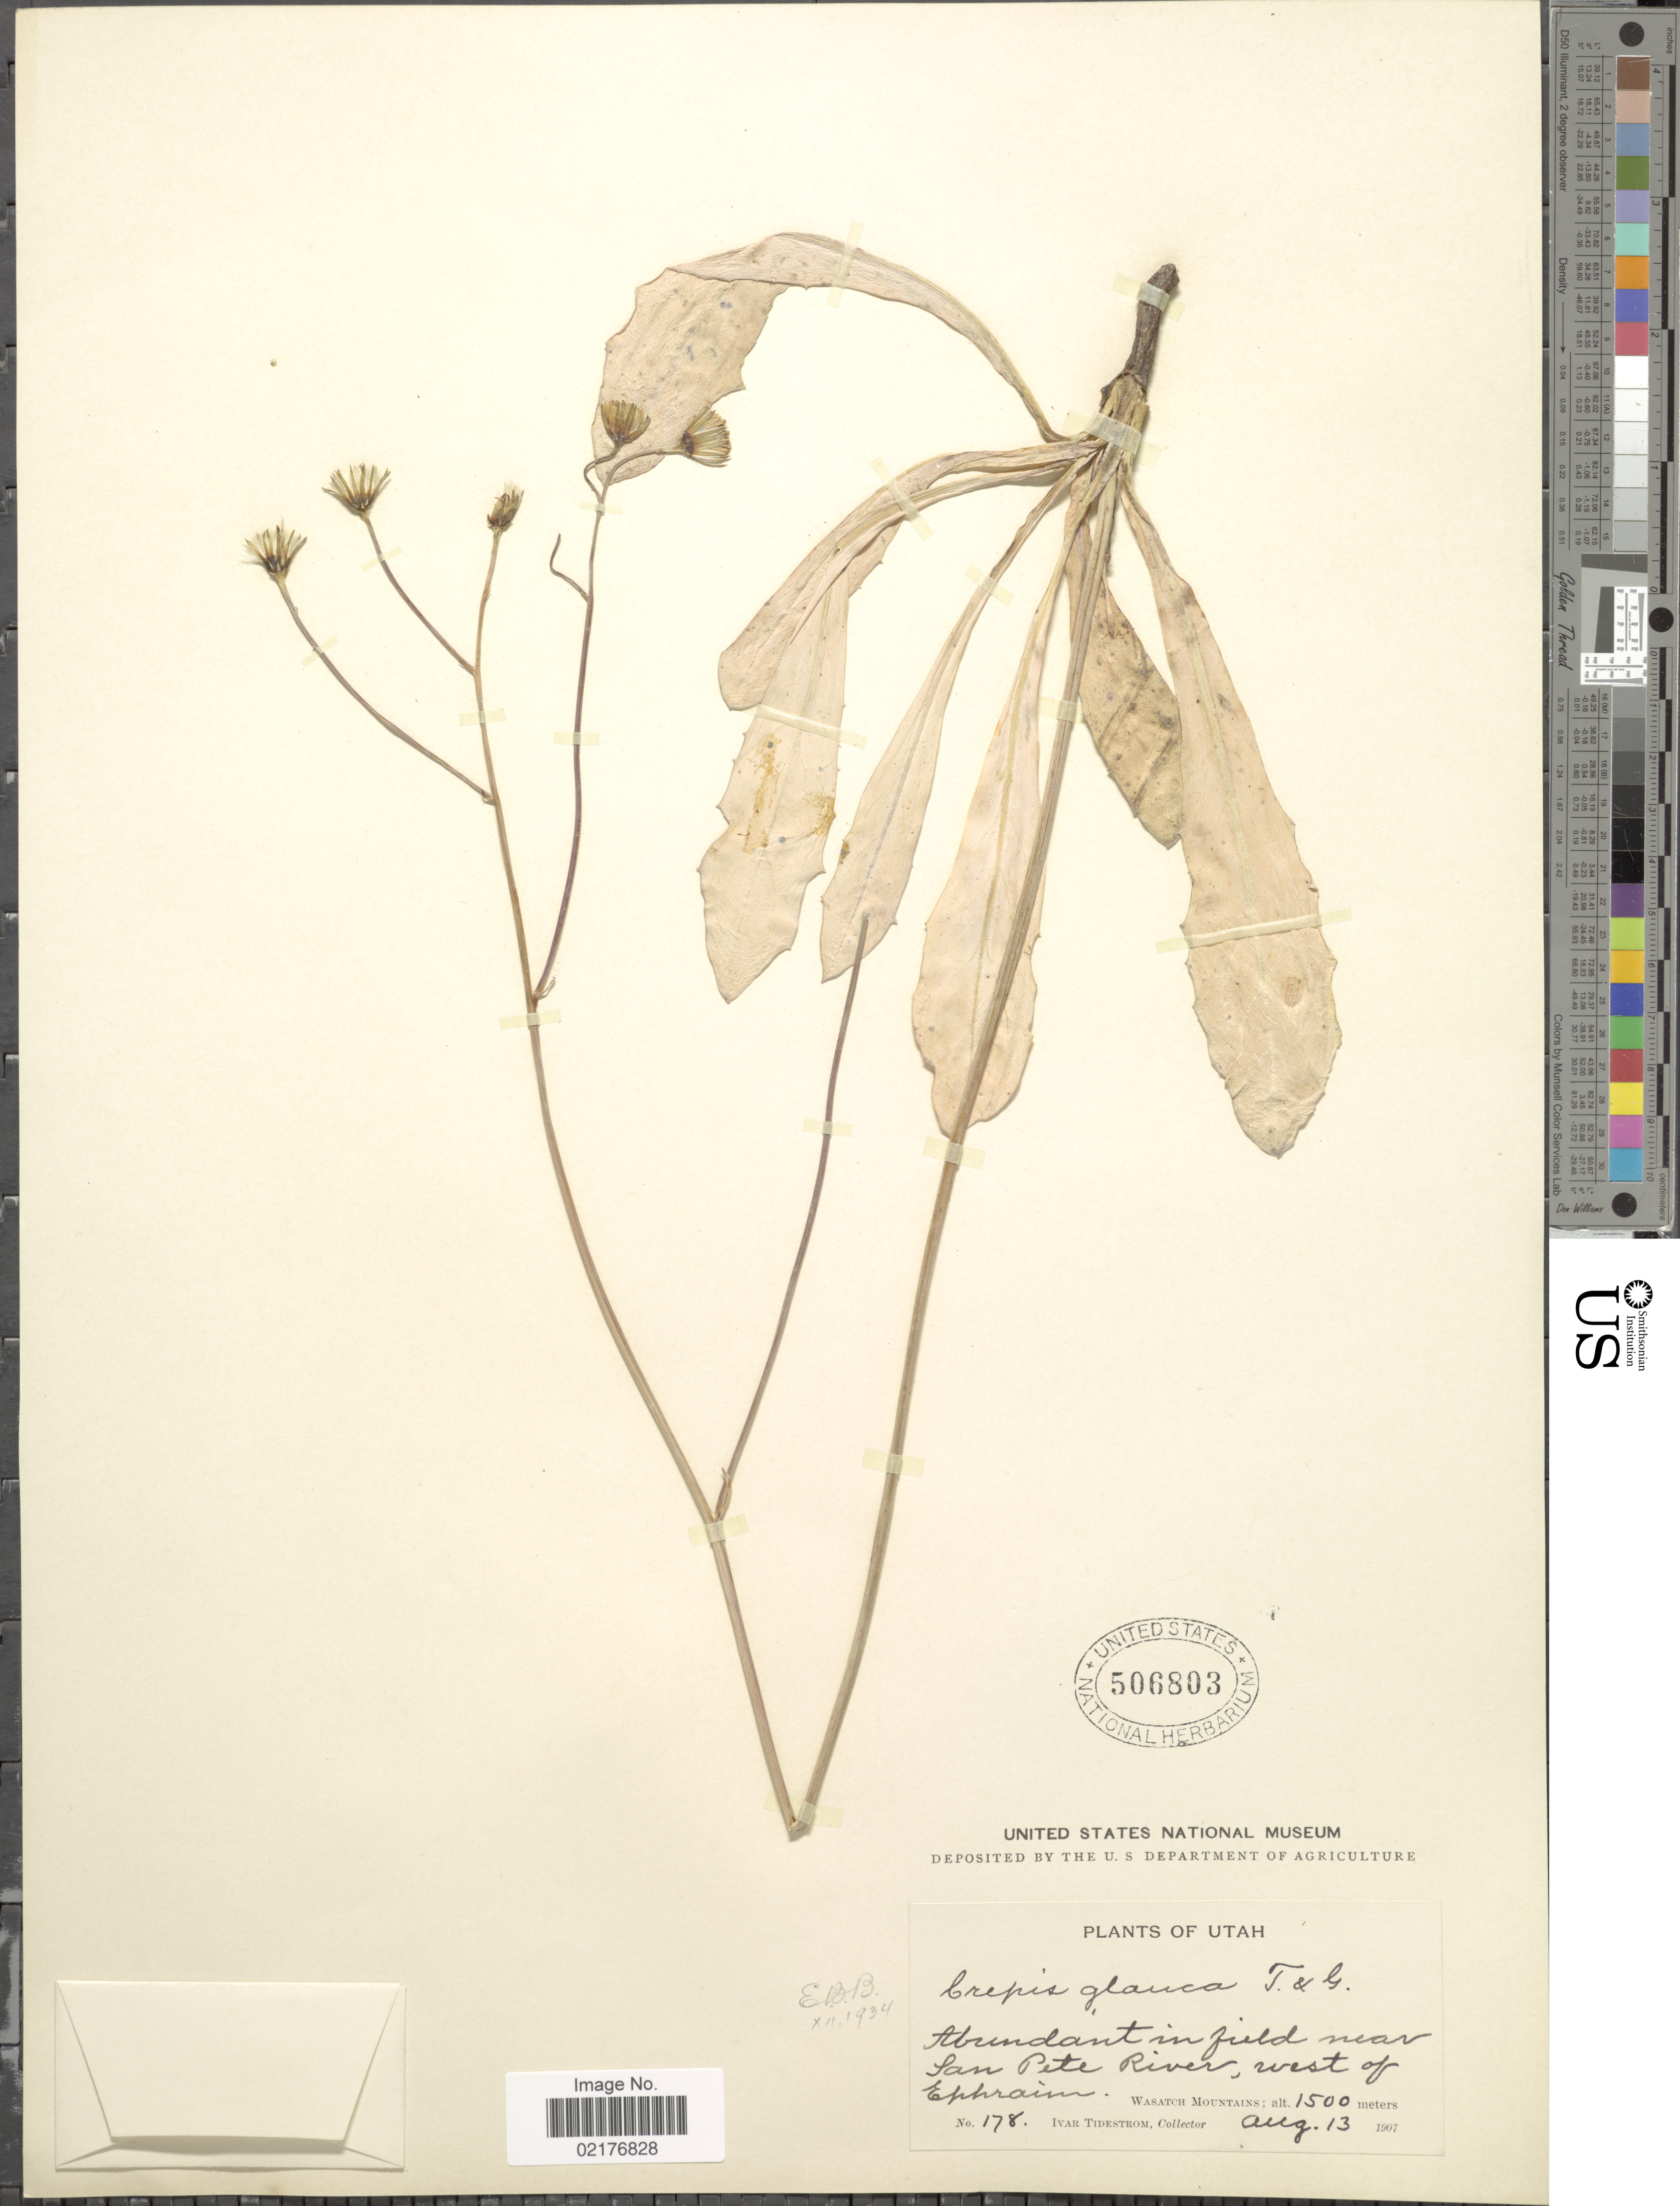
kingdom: Plantae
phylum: Tracheophyta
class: Magnoliopsida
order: Asterales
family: Asteraceae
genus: Askellia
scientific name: Askellia flexuosa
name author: (Ledeb.) W.A. Weber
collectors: I. F. Tidestrom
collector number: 178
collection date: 1907-08-13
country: United States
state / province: Utah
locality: Abundant in field near San Pete River, west of Ephraim, Wasatch Mountain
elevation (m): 1500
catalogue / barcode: US 506803